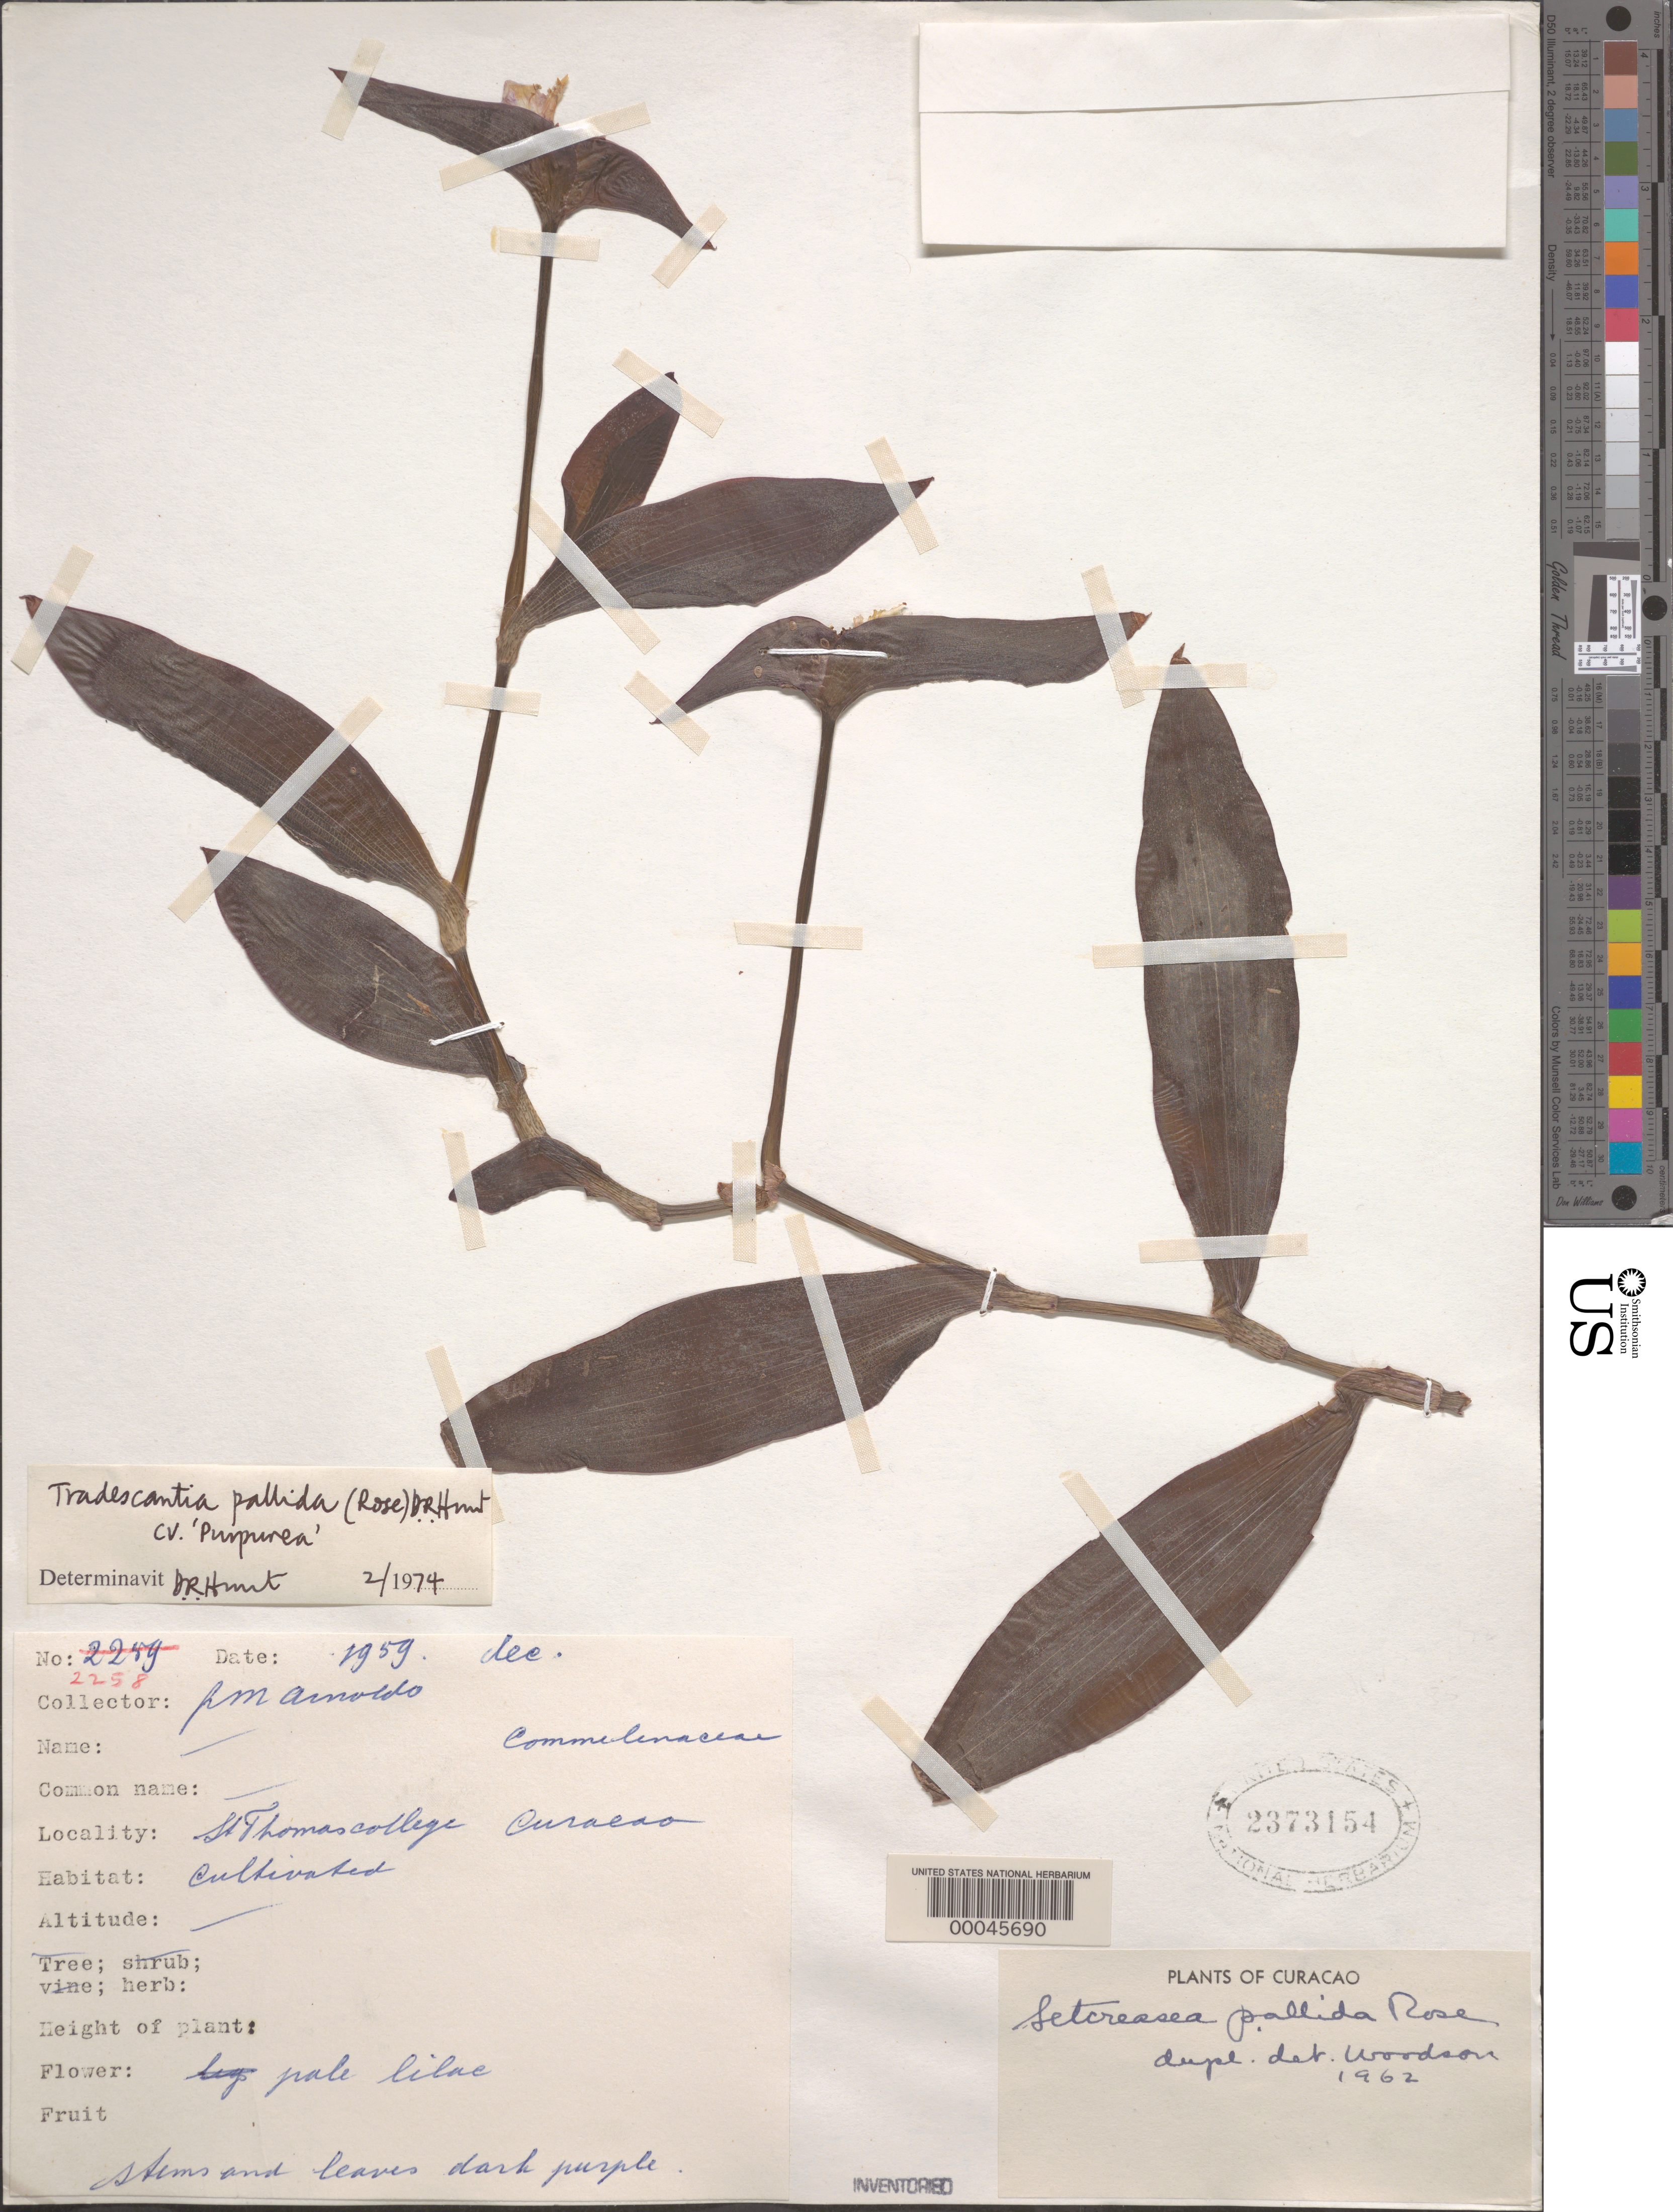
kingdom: Plantae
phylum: Tracheophyta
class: Liliopsida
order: Commelinales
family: Commelinaceae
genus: Tradescantia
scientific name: Tradescantia pallida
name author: (Rose) D.R. Hunt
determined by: Hunt, D. R.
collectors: N. Arnoldo-Broeders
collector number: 2258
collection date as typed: Dec 1959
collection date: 1959-12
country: Curaçao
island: Curaçao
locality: St. thomas college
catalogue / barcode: US 2373154